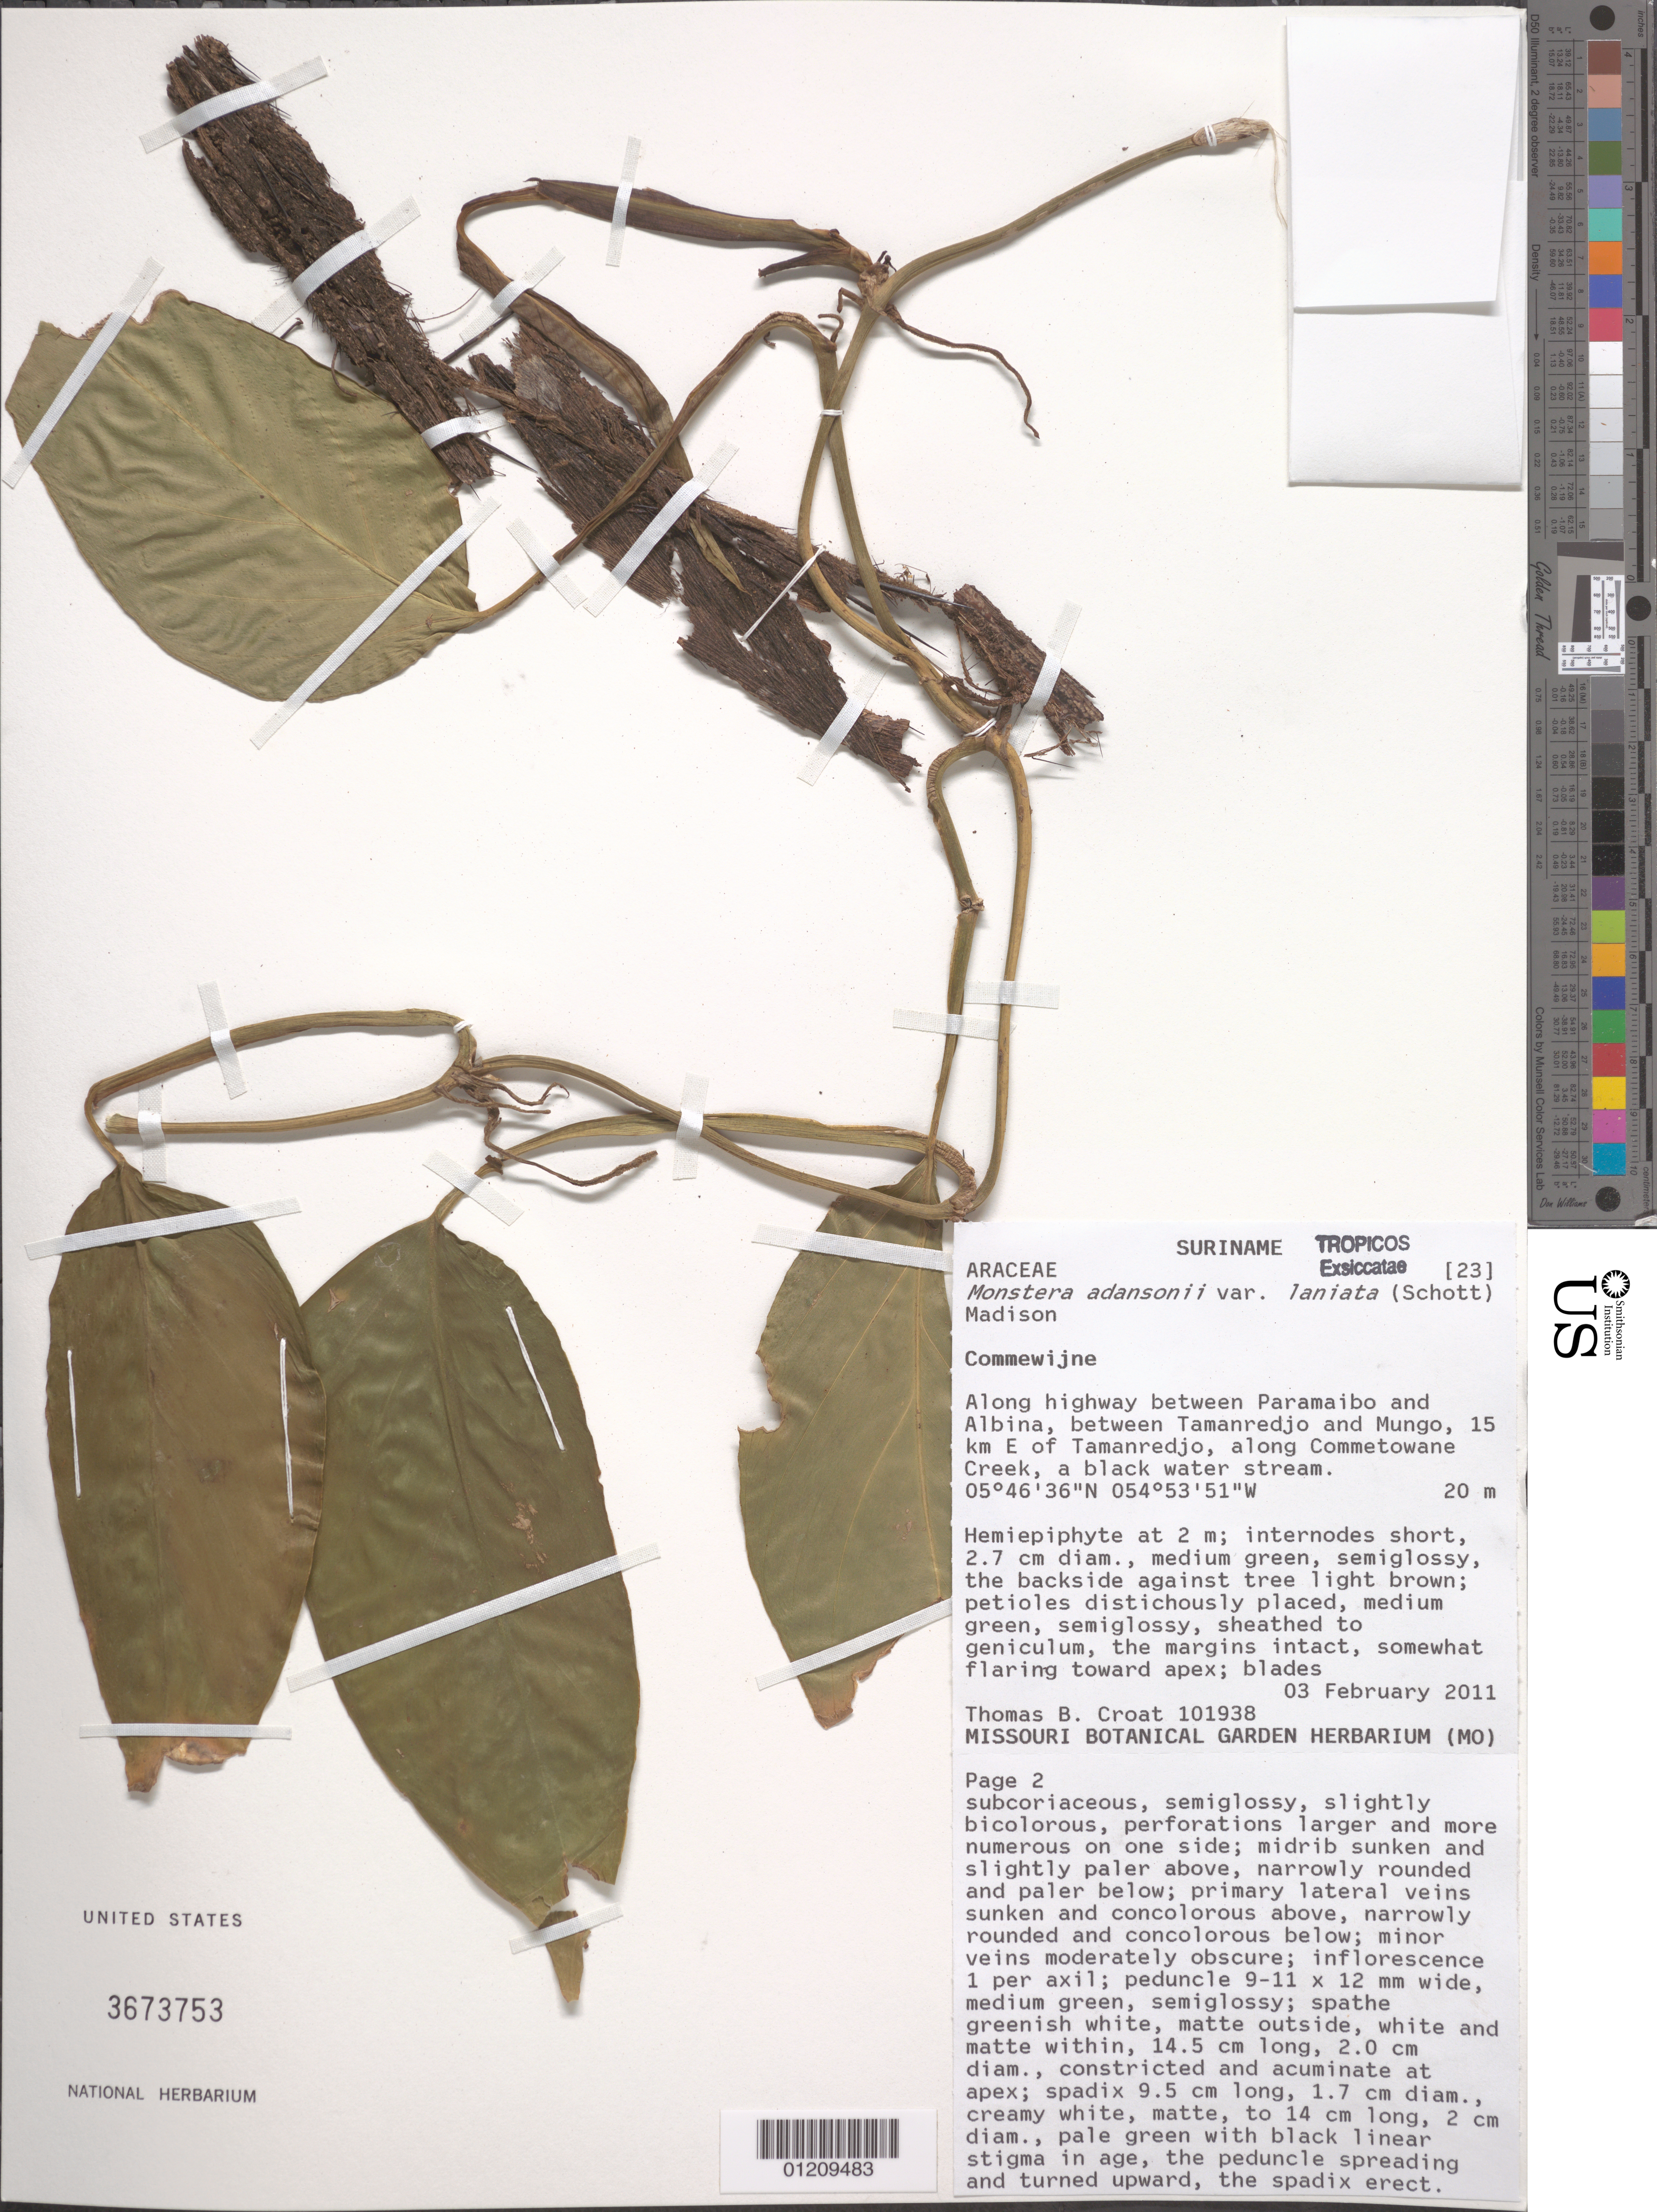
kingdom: Plantae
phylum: Tracheophyta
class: Liliopsida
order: Alismatales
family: Araceae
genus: Monstera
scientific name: Monstera adansonii var. laniata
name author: Schott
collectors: T. B. Croat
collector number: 101938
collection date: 2011-02-03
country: Suriname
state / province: Commewijne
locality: Along highway between Paramaibo and Albina, between Tamanredjo and Mungo, 15km E of Tamanredjo, along Commetowane Creek, a black water stream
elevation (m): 20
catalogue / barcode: US 3673753